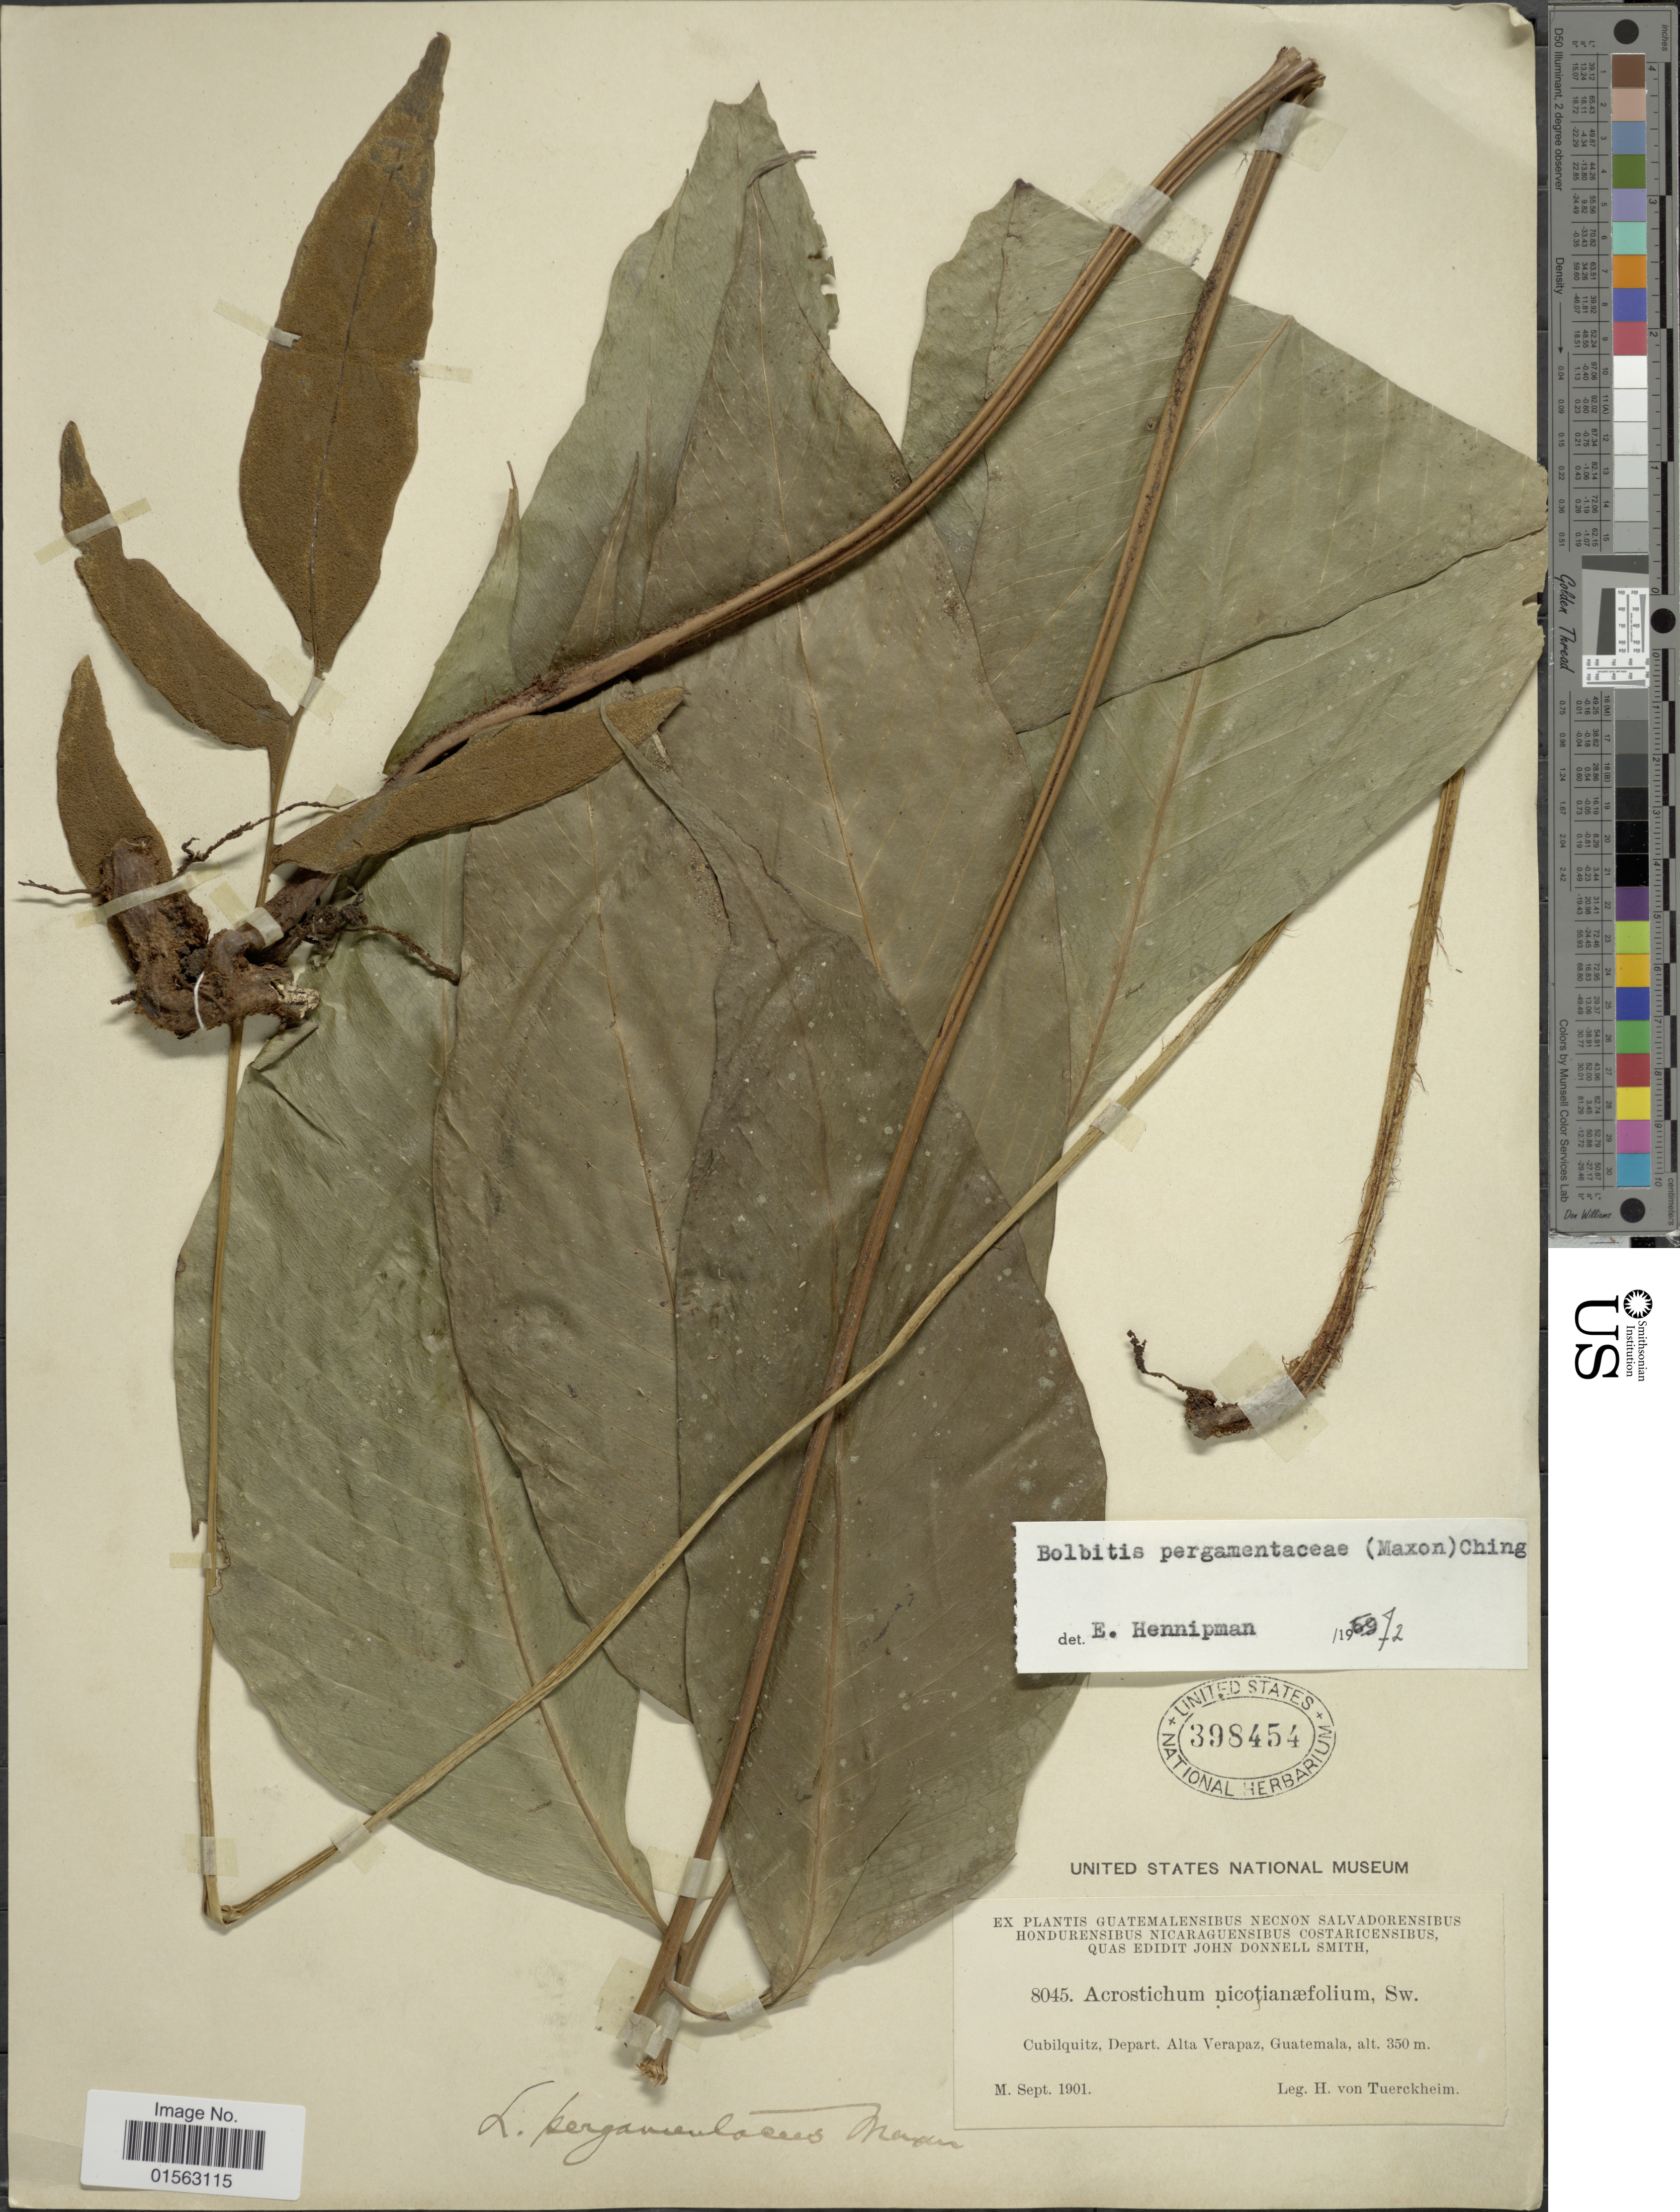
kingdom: Plantae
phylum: Tracheophyta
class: Polypodiopsida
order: Polypodiales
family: Dryopteridaceae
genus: Mickelia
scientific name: Mickelia pergamentacea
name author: (Maxon) R.C. Moran et al.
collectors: H. von Türckheim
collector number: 8045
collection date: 1901-09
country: Guatemala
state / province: Alta Verapaz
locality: Cubilquitz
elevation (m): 350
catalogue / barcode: US 398454